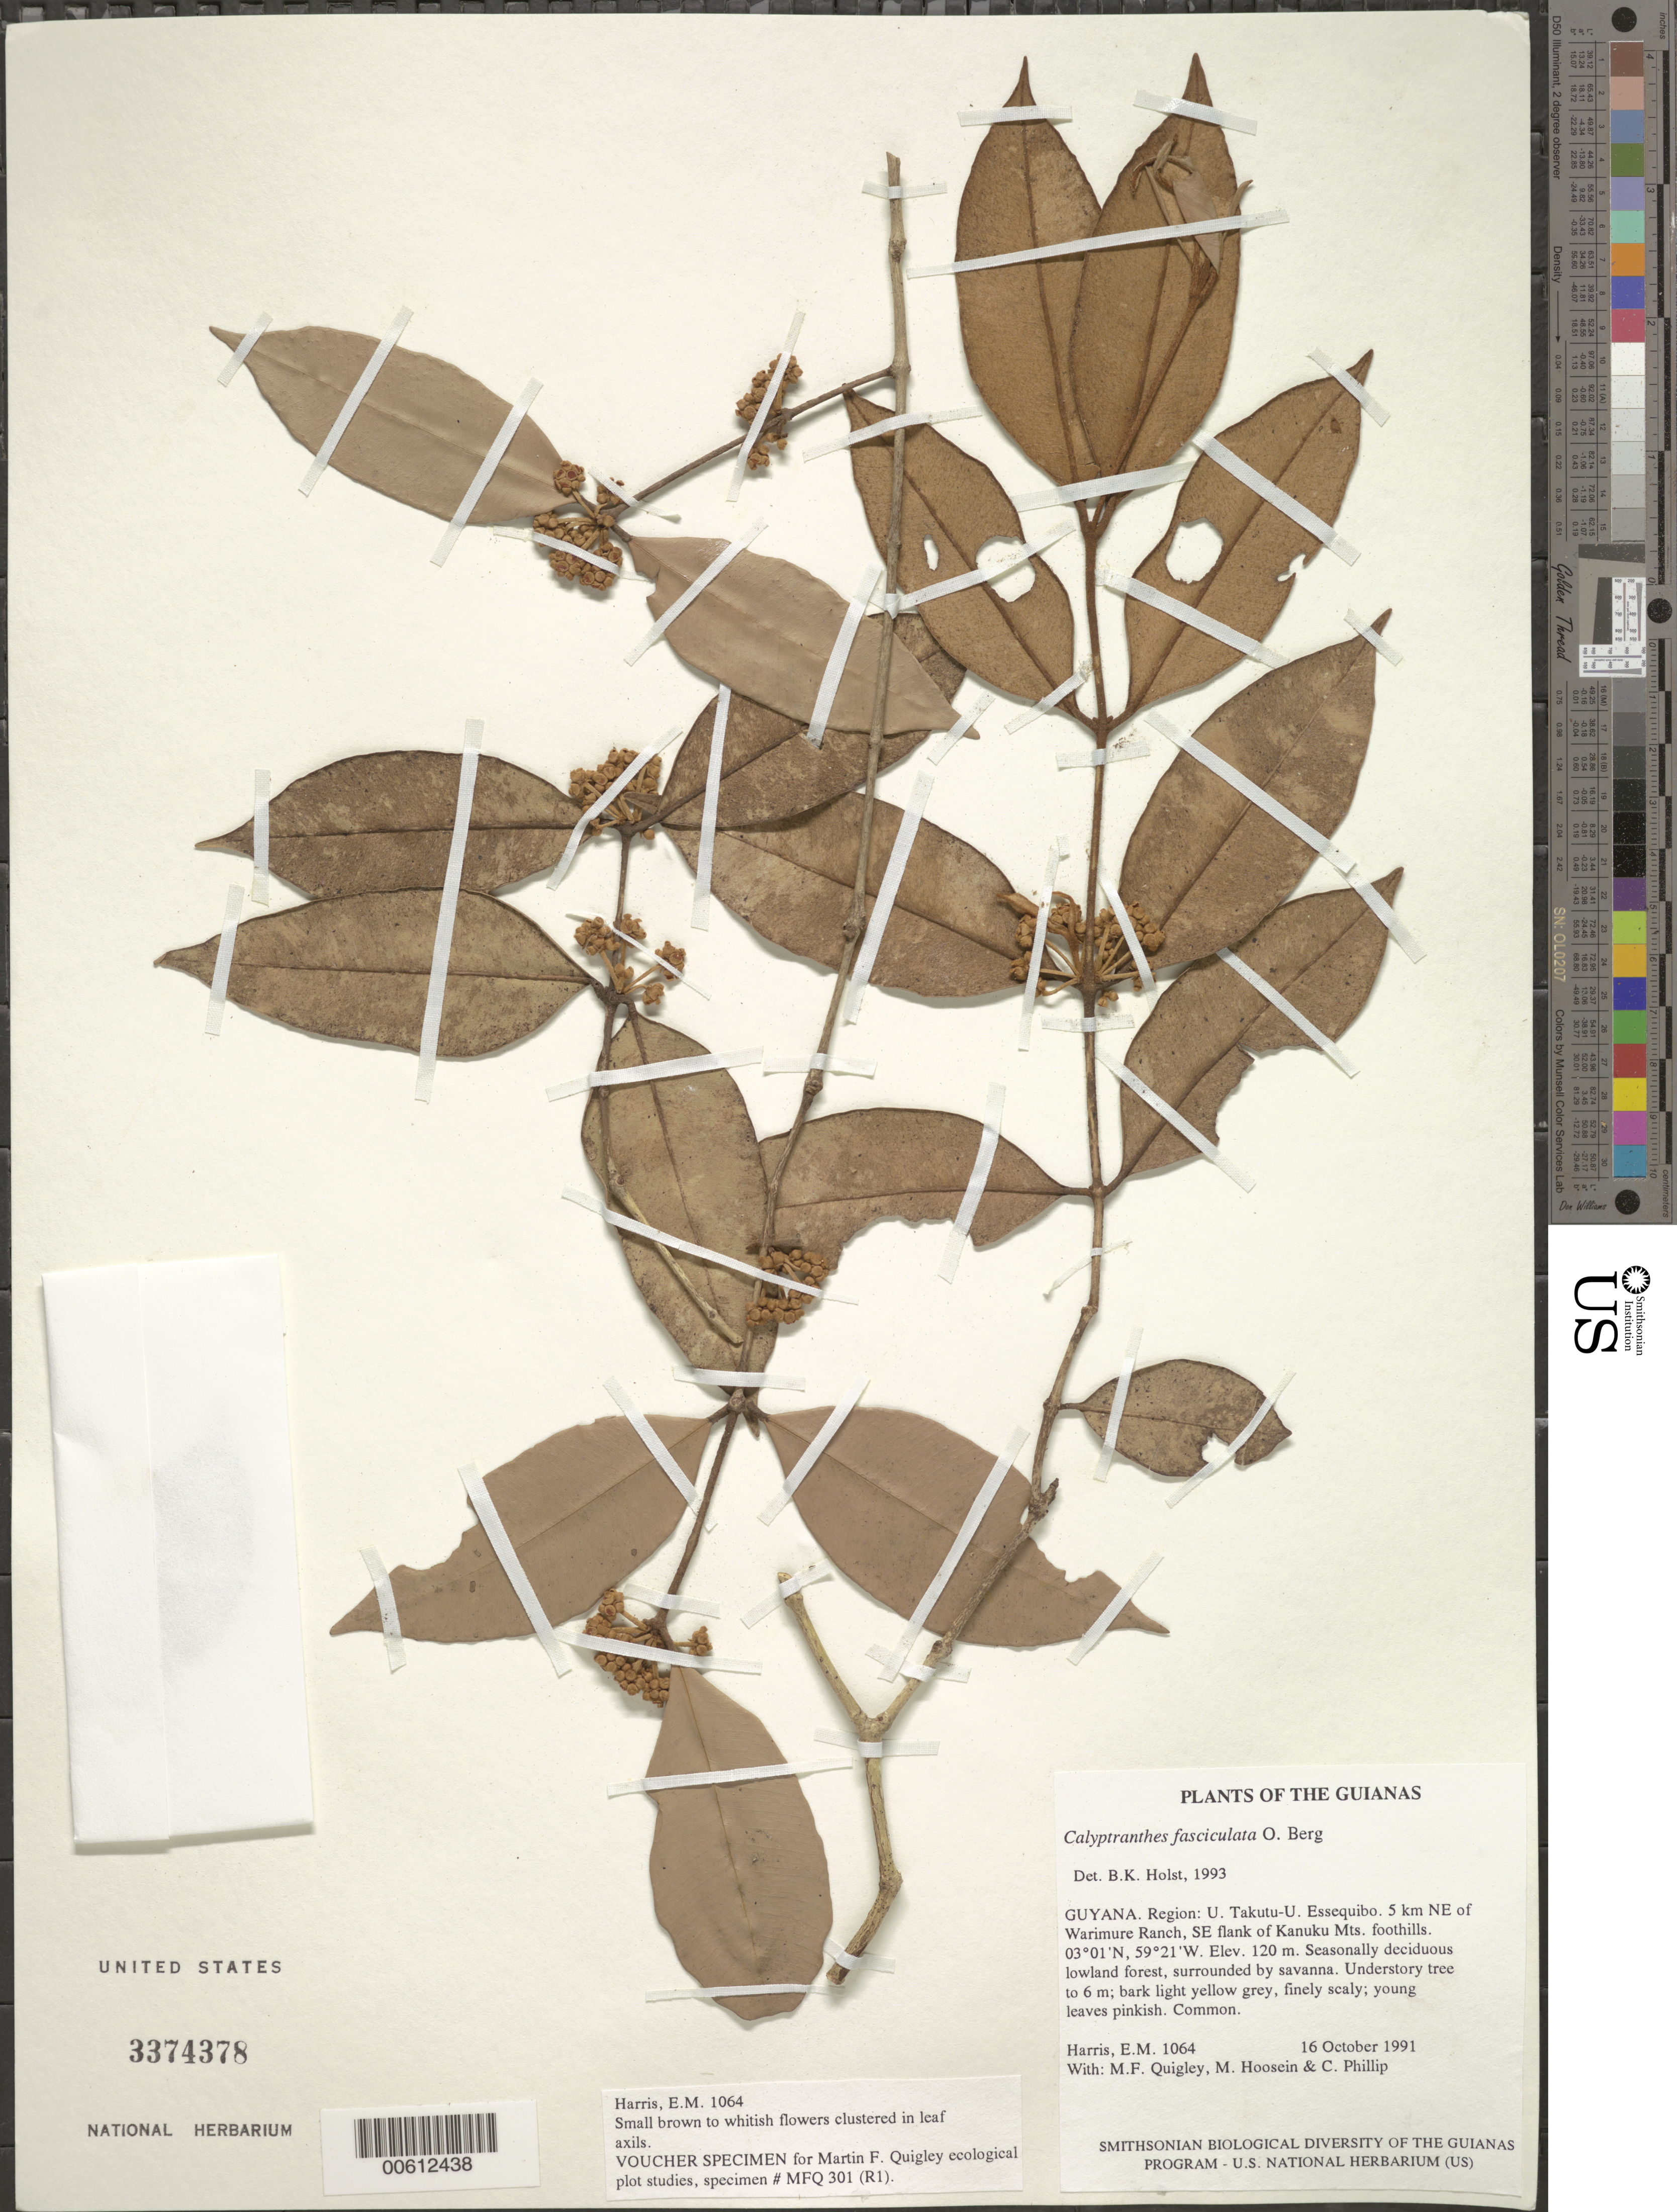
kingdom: Plantae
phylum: Tracheophyta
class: Magnoliopsida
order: Myrtales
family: Myrtaceae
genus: Myrcia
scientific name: Myrcia fasciculata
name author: (O. Berg) K. Campbell & K. Samra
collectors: E. M. Harris, M. Quigley, M. Hossein & C. Phillip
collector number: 1064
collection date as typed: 16 October 1991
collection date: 1991-10-16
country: Guyana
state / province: U. Takutu-U. Essequibo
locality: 5 km NE of Warimure Ranch, SE flank of Kanuku Mts. foothills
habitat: Seasonally deciduous lowland forest, surrounded by savanna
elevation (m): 120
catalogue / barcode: US 3374378